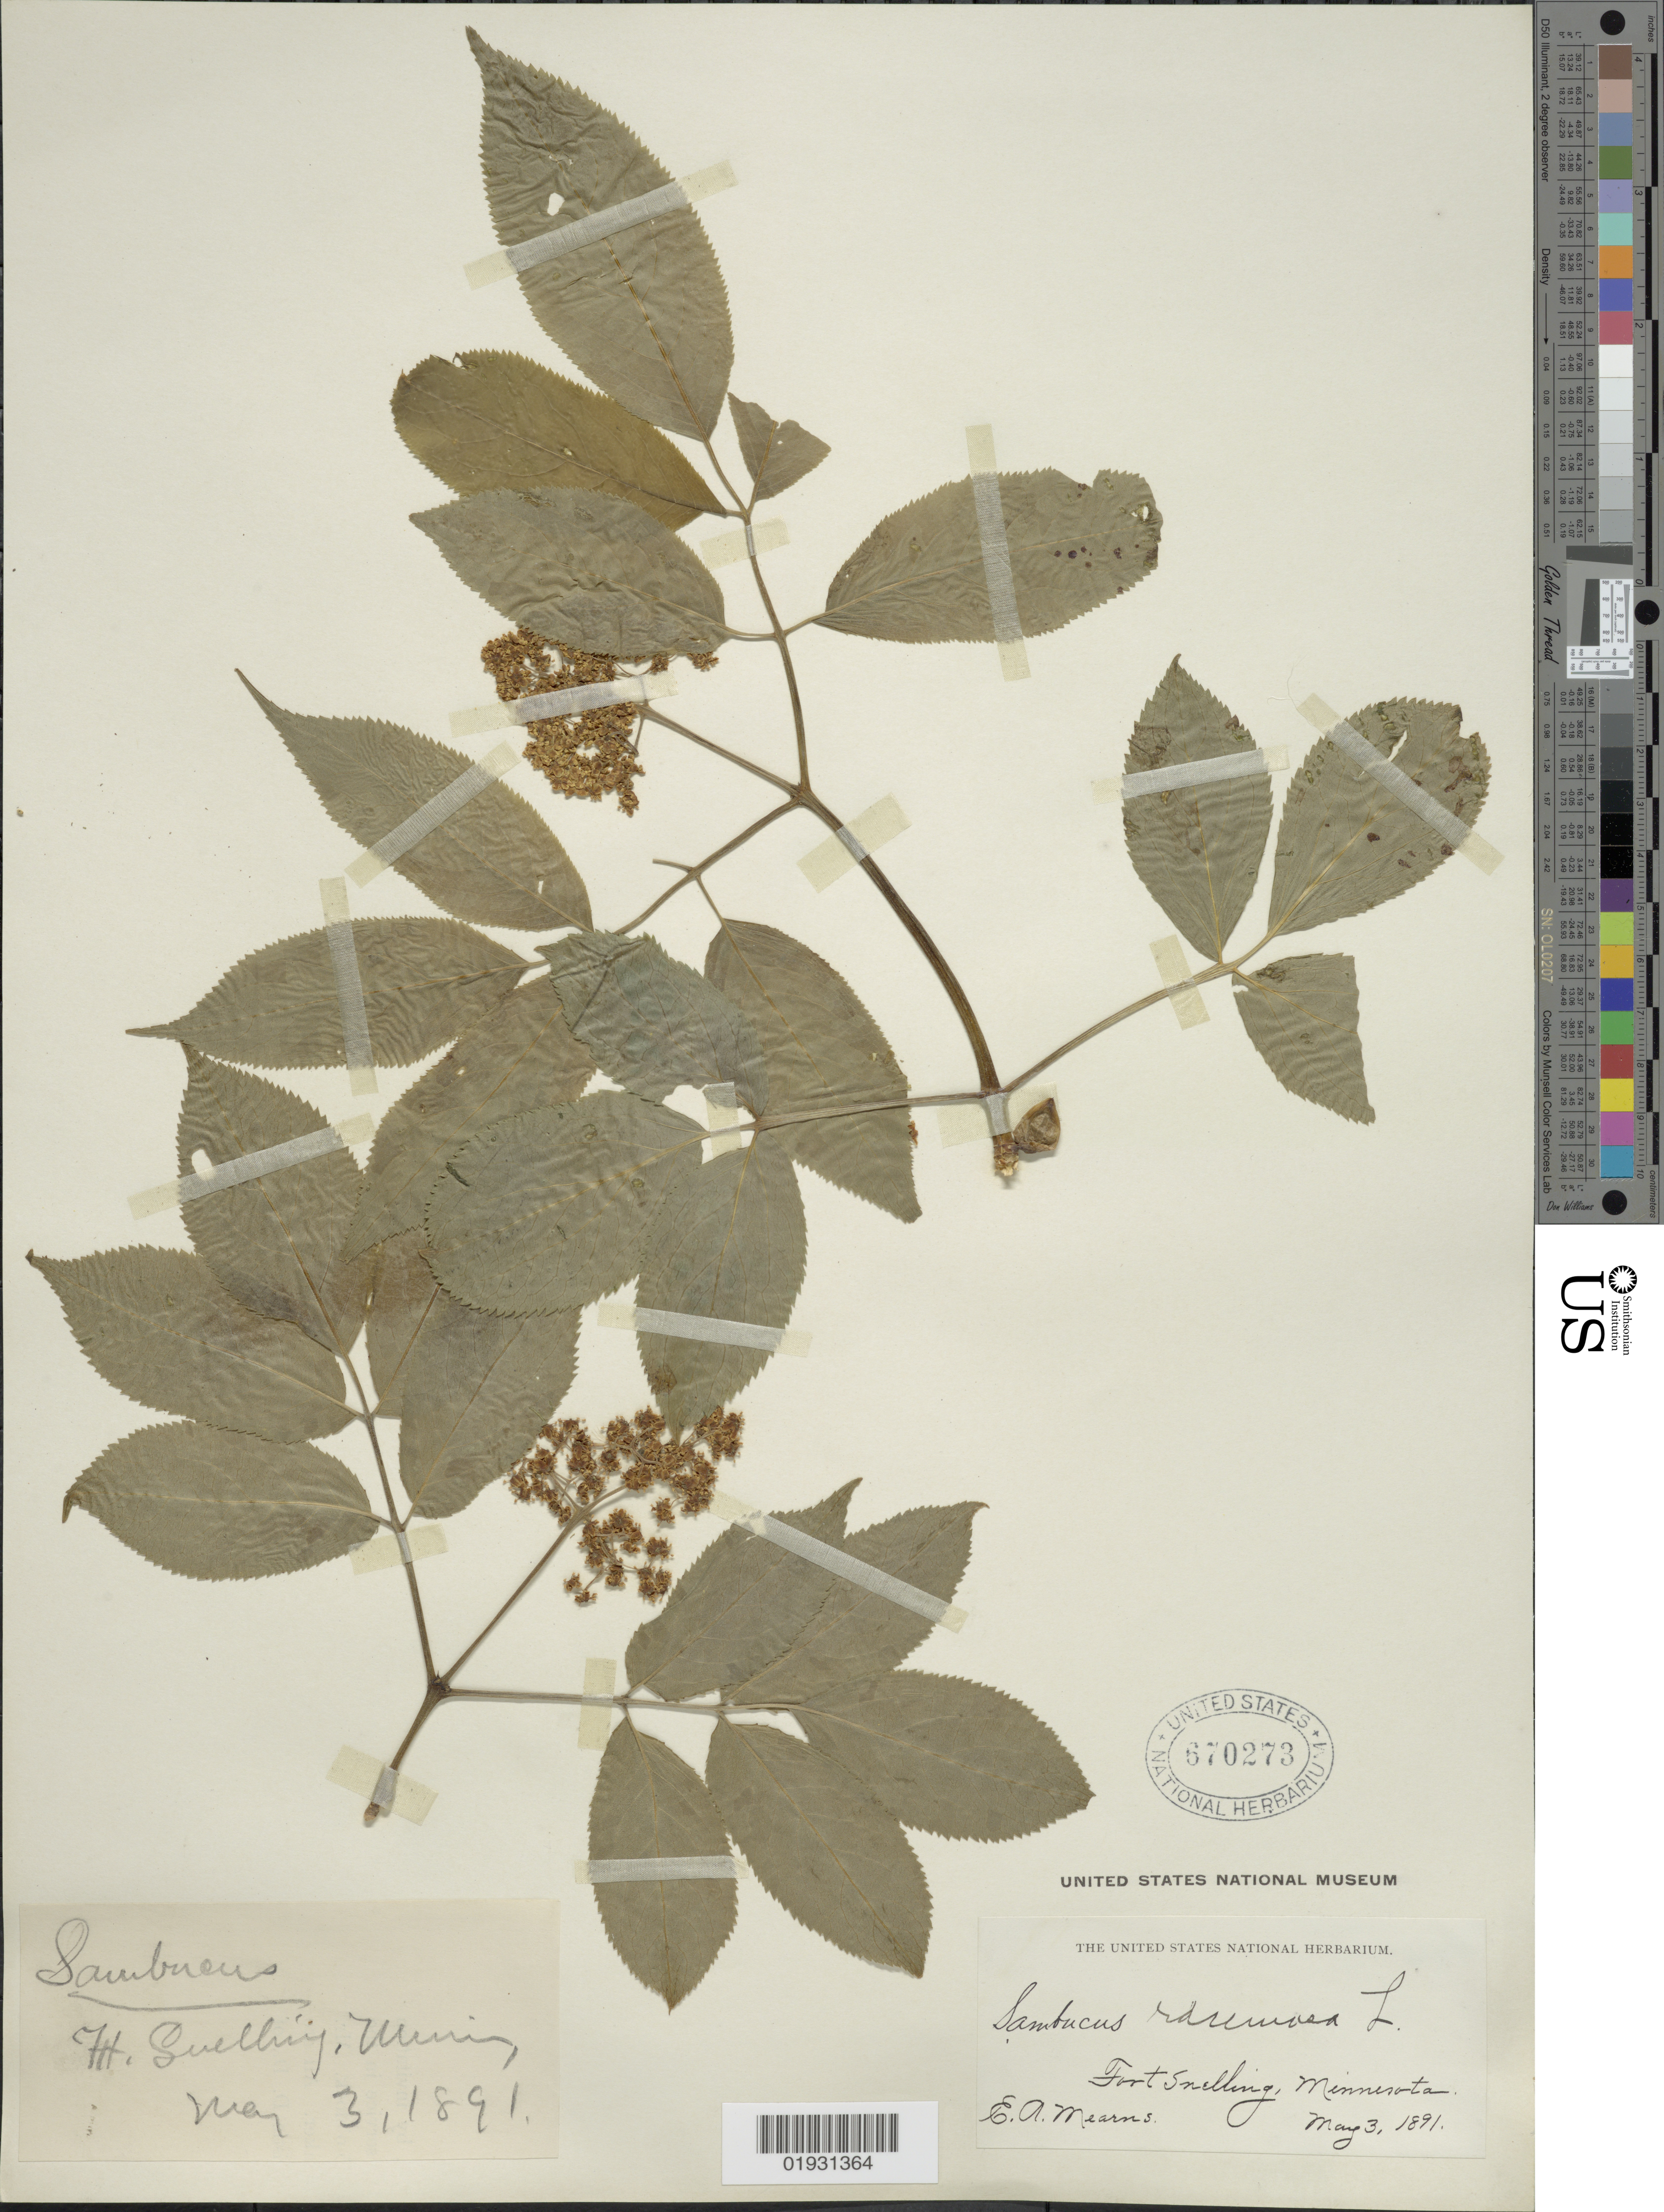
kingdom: Plantae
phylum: Tracheophyta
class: Magnoliopsida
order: Dipsacales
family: Viburnaceae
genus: Sambucus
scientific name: Sambucus racemosa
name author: L.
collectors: E. A. Mearns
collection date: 1891-05-03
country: United States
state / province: Minnesota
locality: Fort Snelling.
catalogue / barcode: US 670273